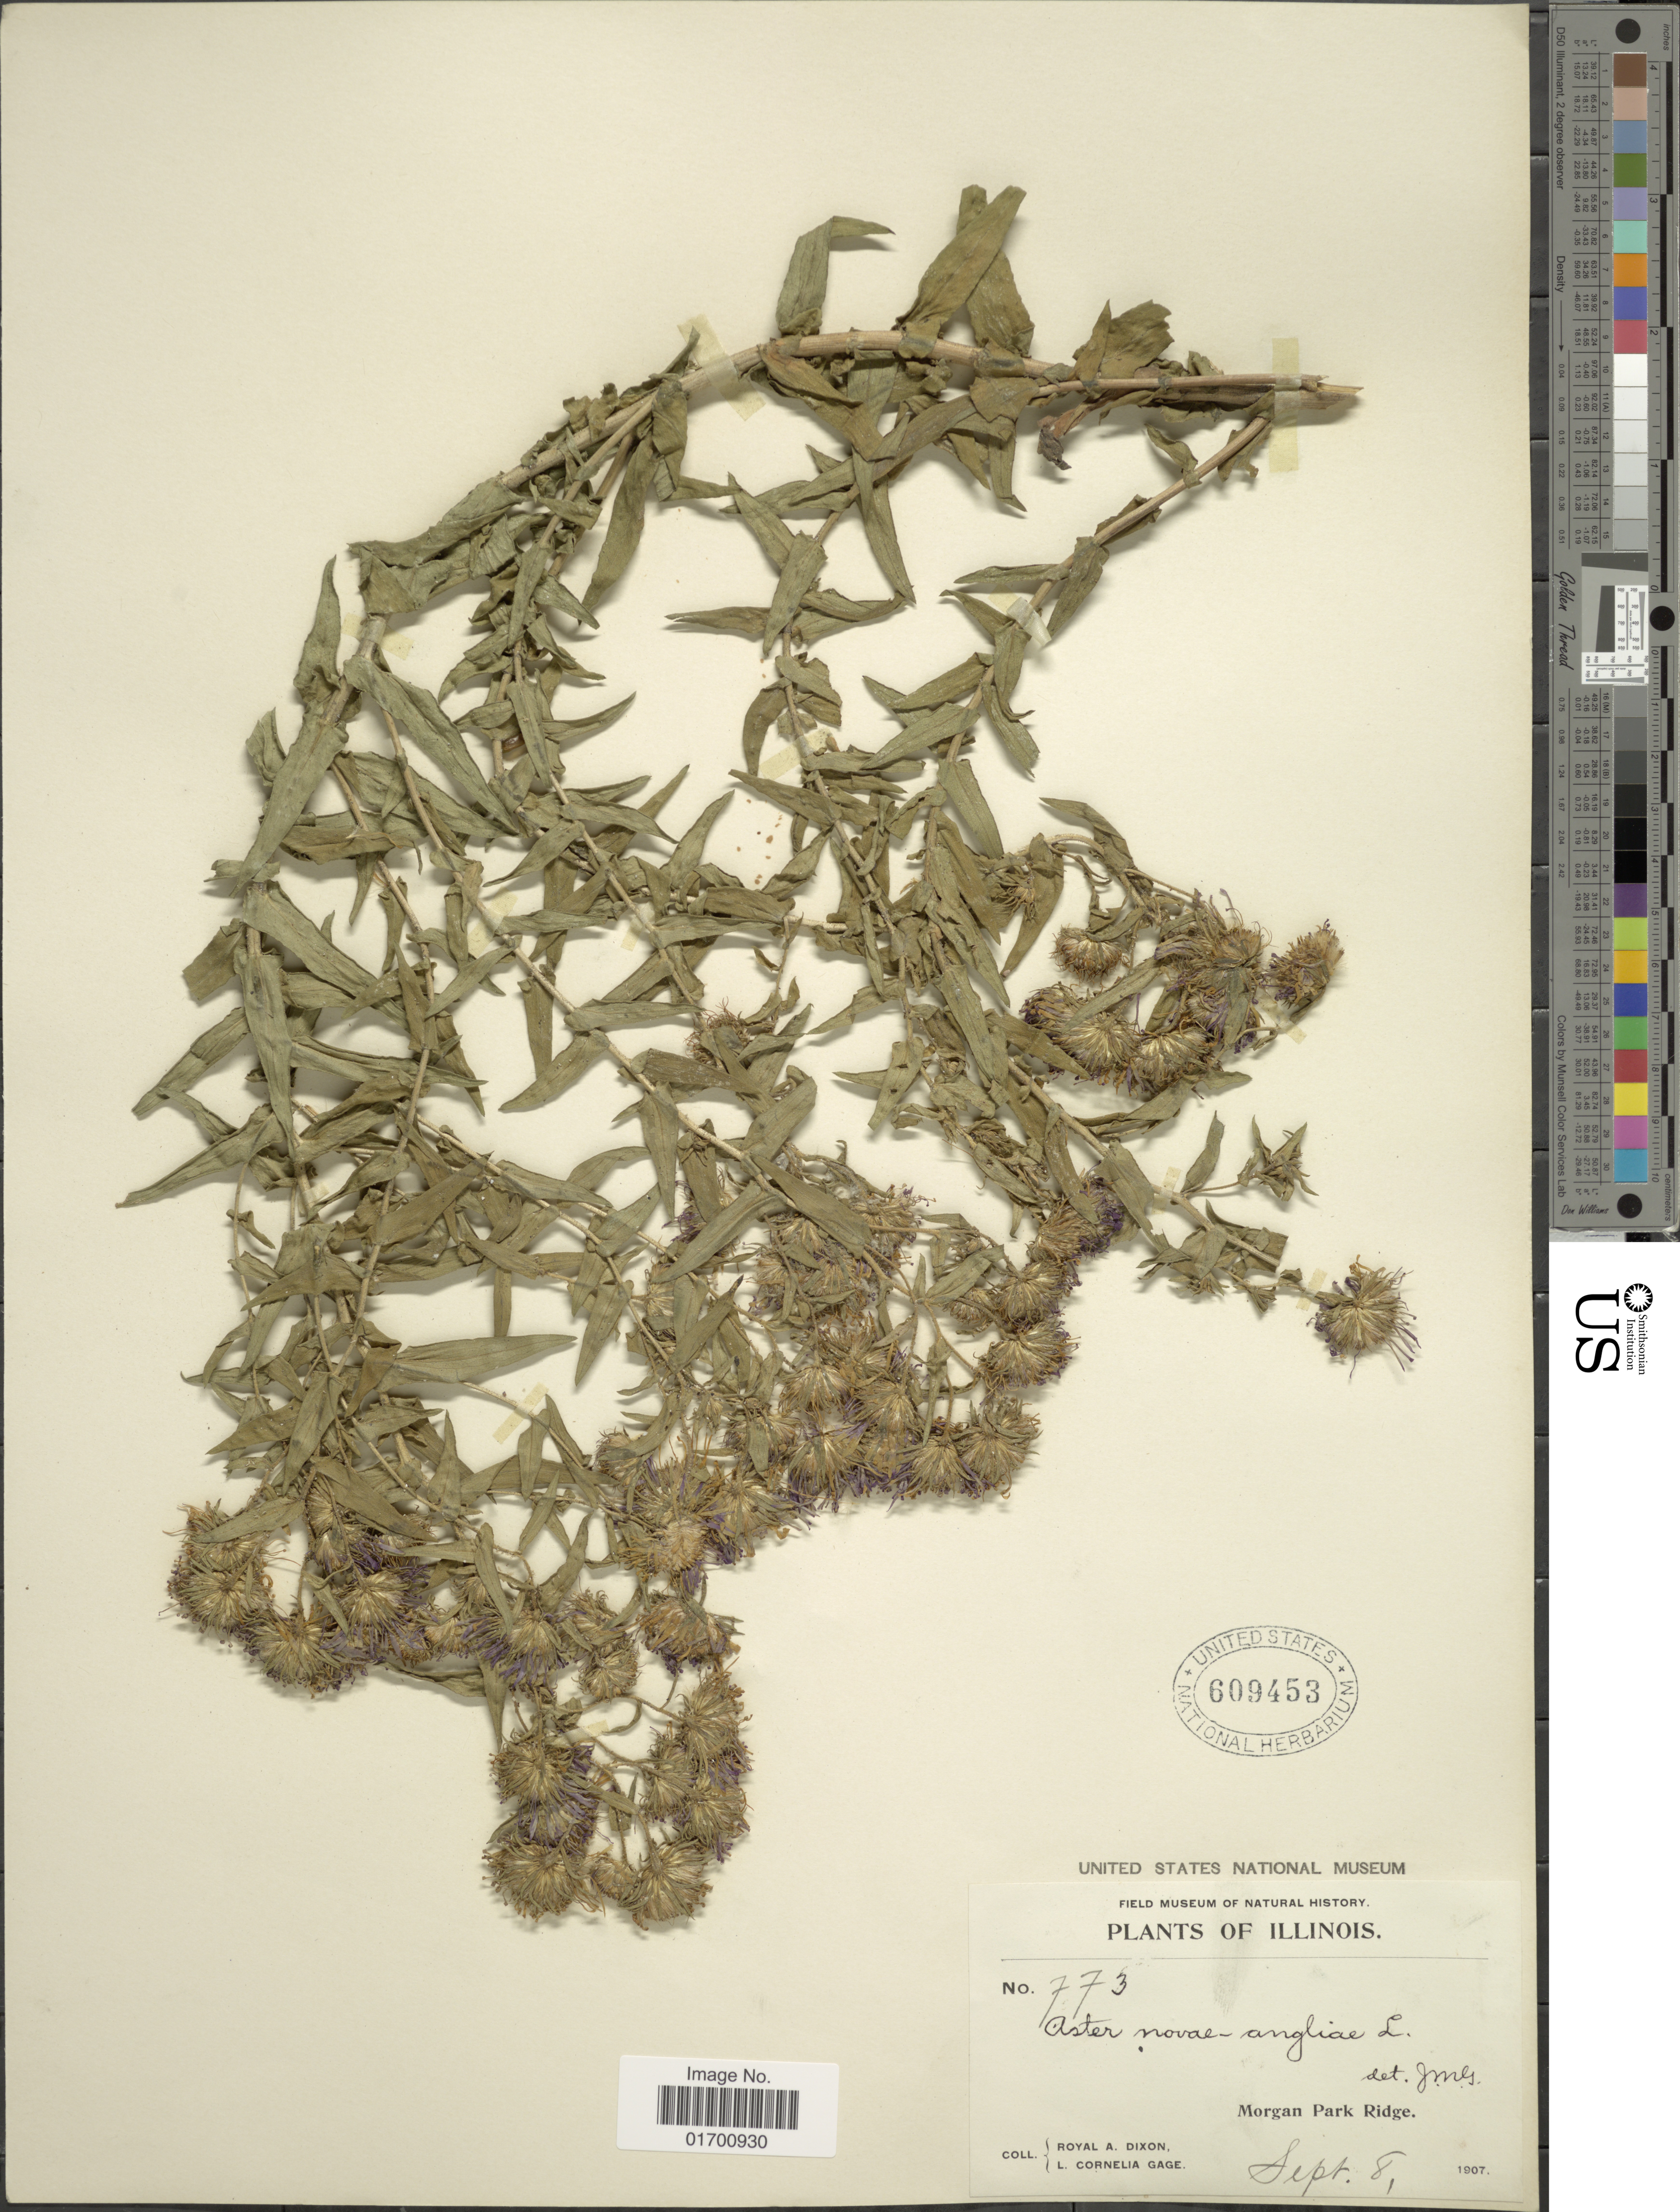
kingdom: Plantae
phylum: Tracheophyta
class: Magnoliopsida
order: Asterales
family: Asteraceae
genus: Symphyotrichum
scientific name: Symphyotrichum novae-angliae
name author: (L.) G.L. Nesom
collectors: R. A. Dixon & L. Gage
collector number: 773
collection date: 1907-09-08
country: United States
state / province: Illinois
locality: Morgan Park, Ridge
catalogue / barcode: US 609453